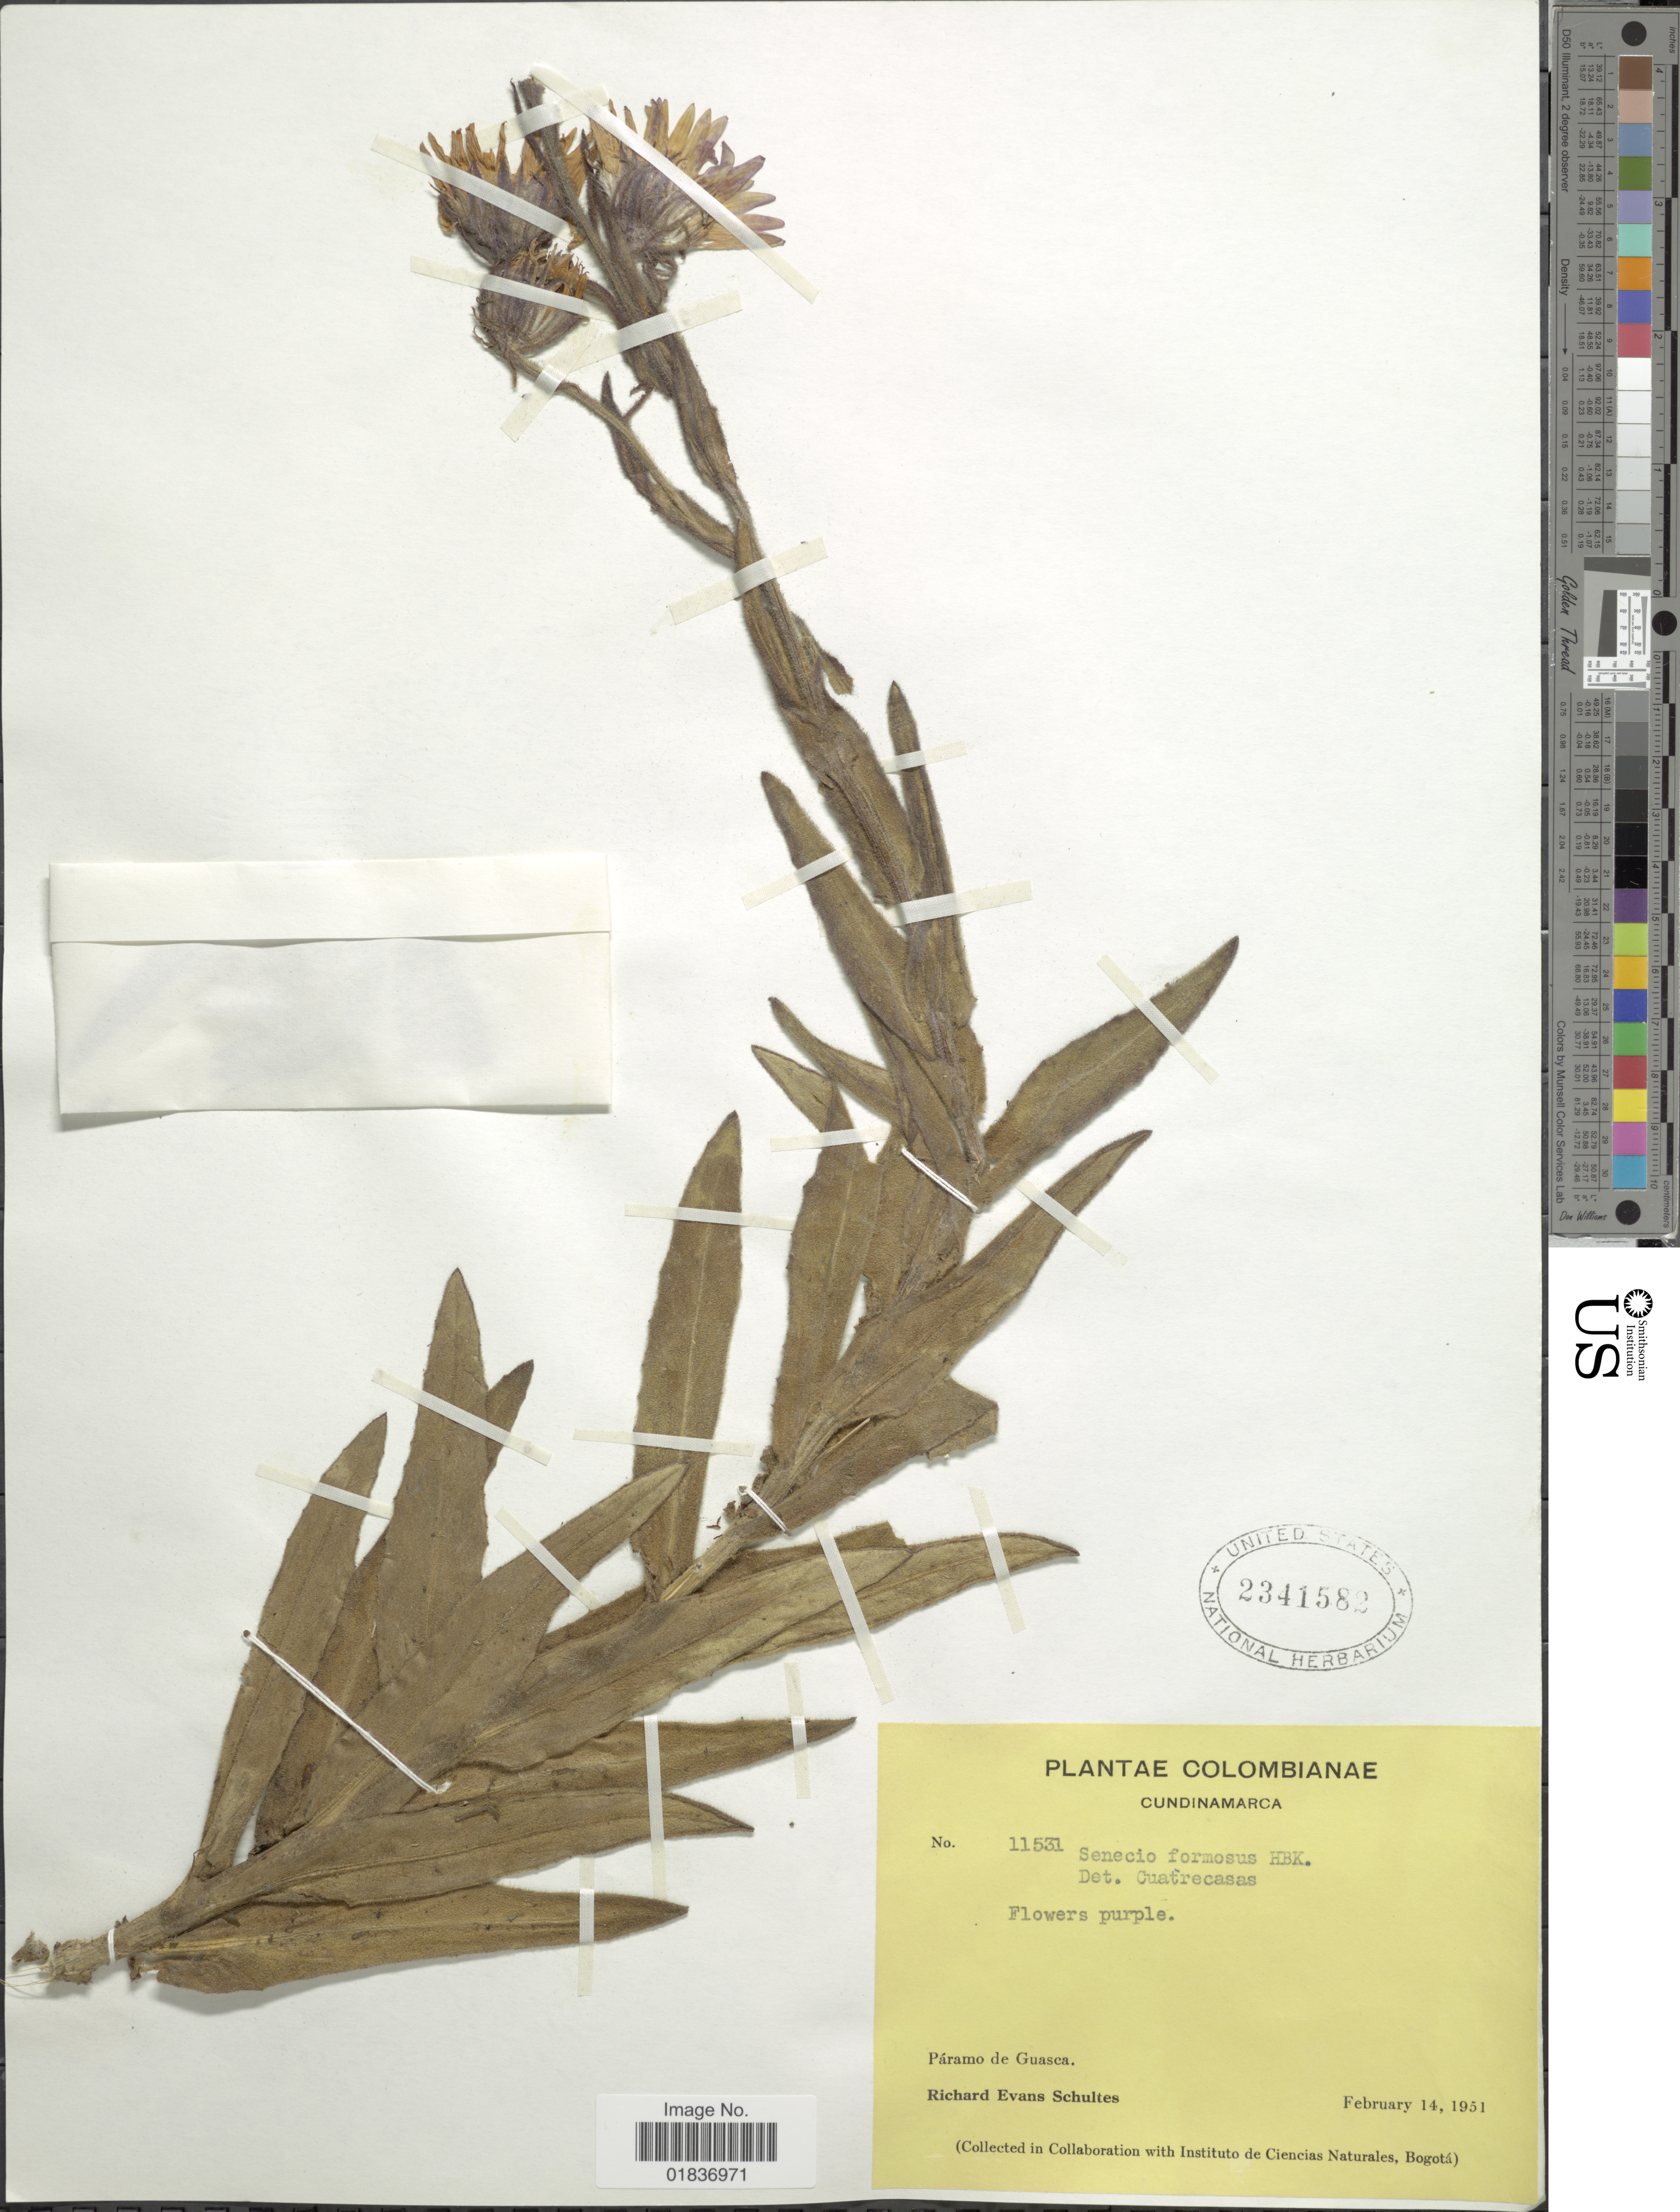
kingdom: Plantae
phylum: Tracheophyta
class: Magnoliopsida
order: Asterales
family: Asteraceae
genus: Senecio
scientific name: Senecio wedglacialis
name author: Cuatrec.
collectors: R. E. Schultes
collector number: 11531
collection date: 1951-02-14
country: Colombia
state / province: Cundinamarca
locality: Cundinamarca. Paramo de Guasca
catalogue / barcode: US 2341582